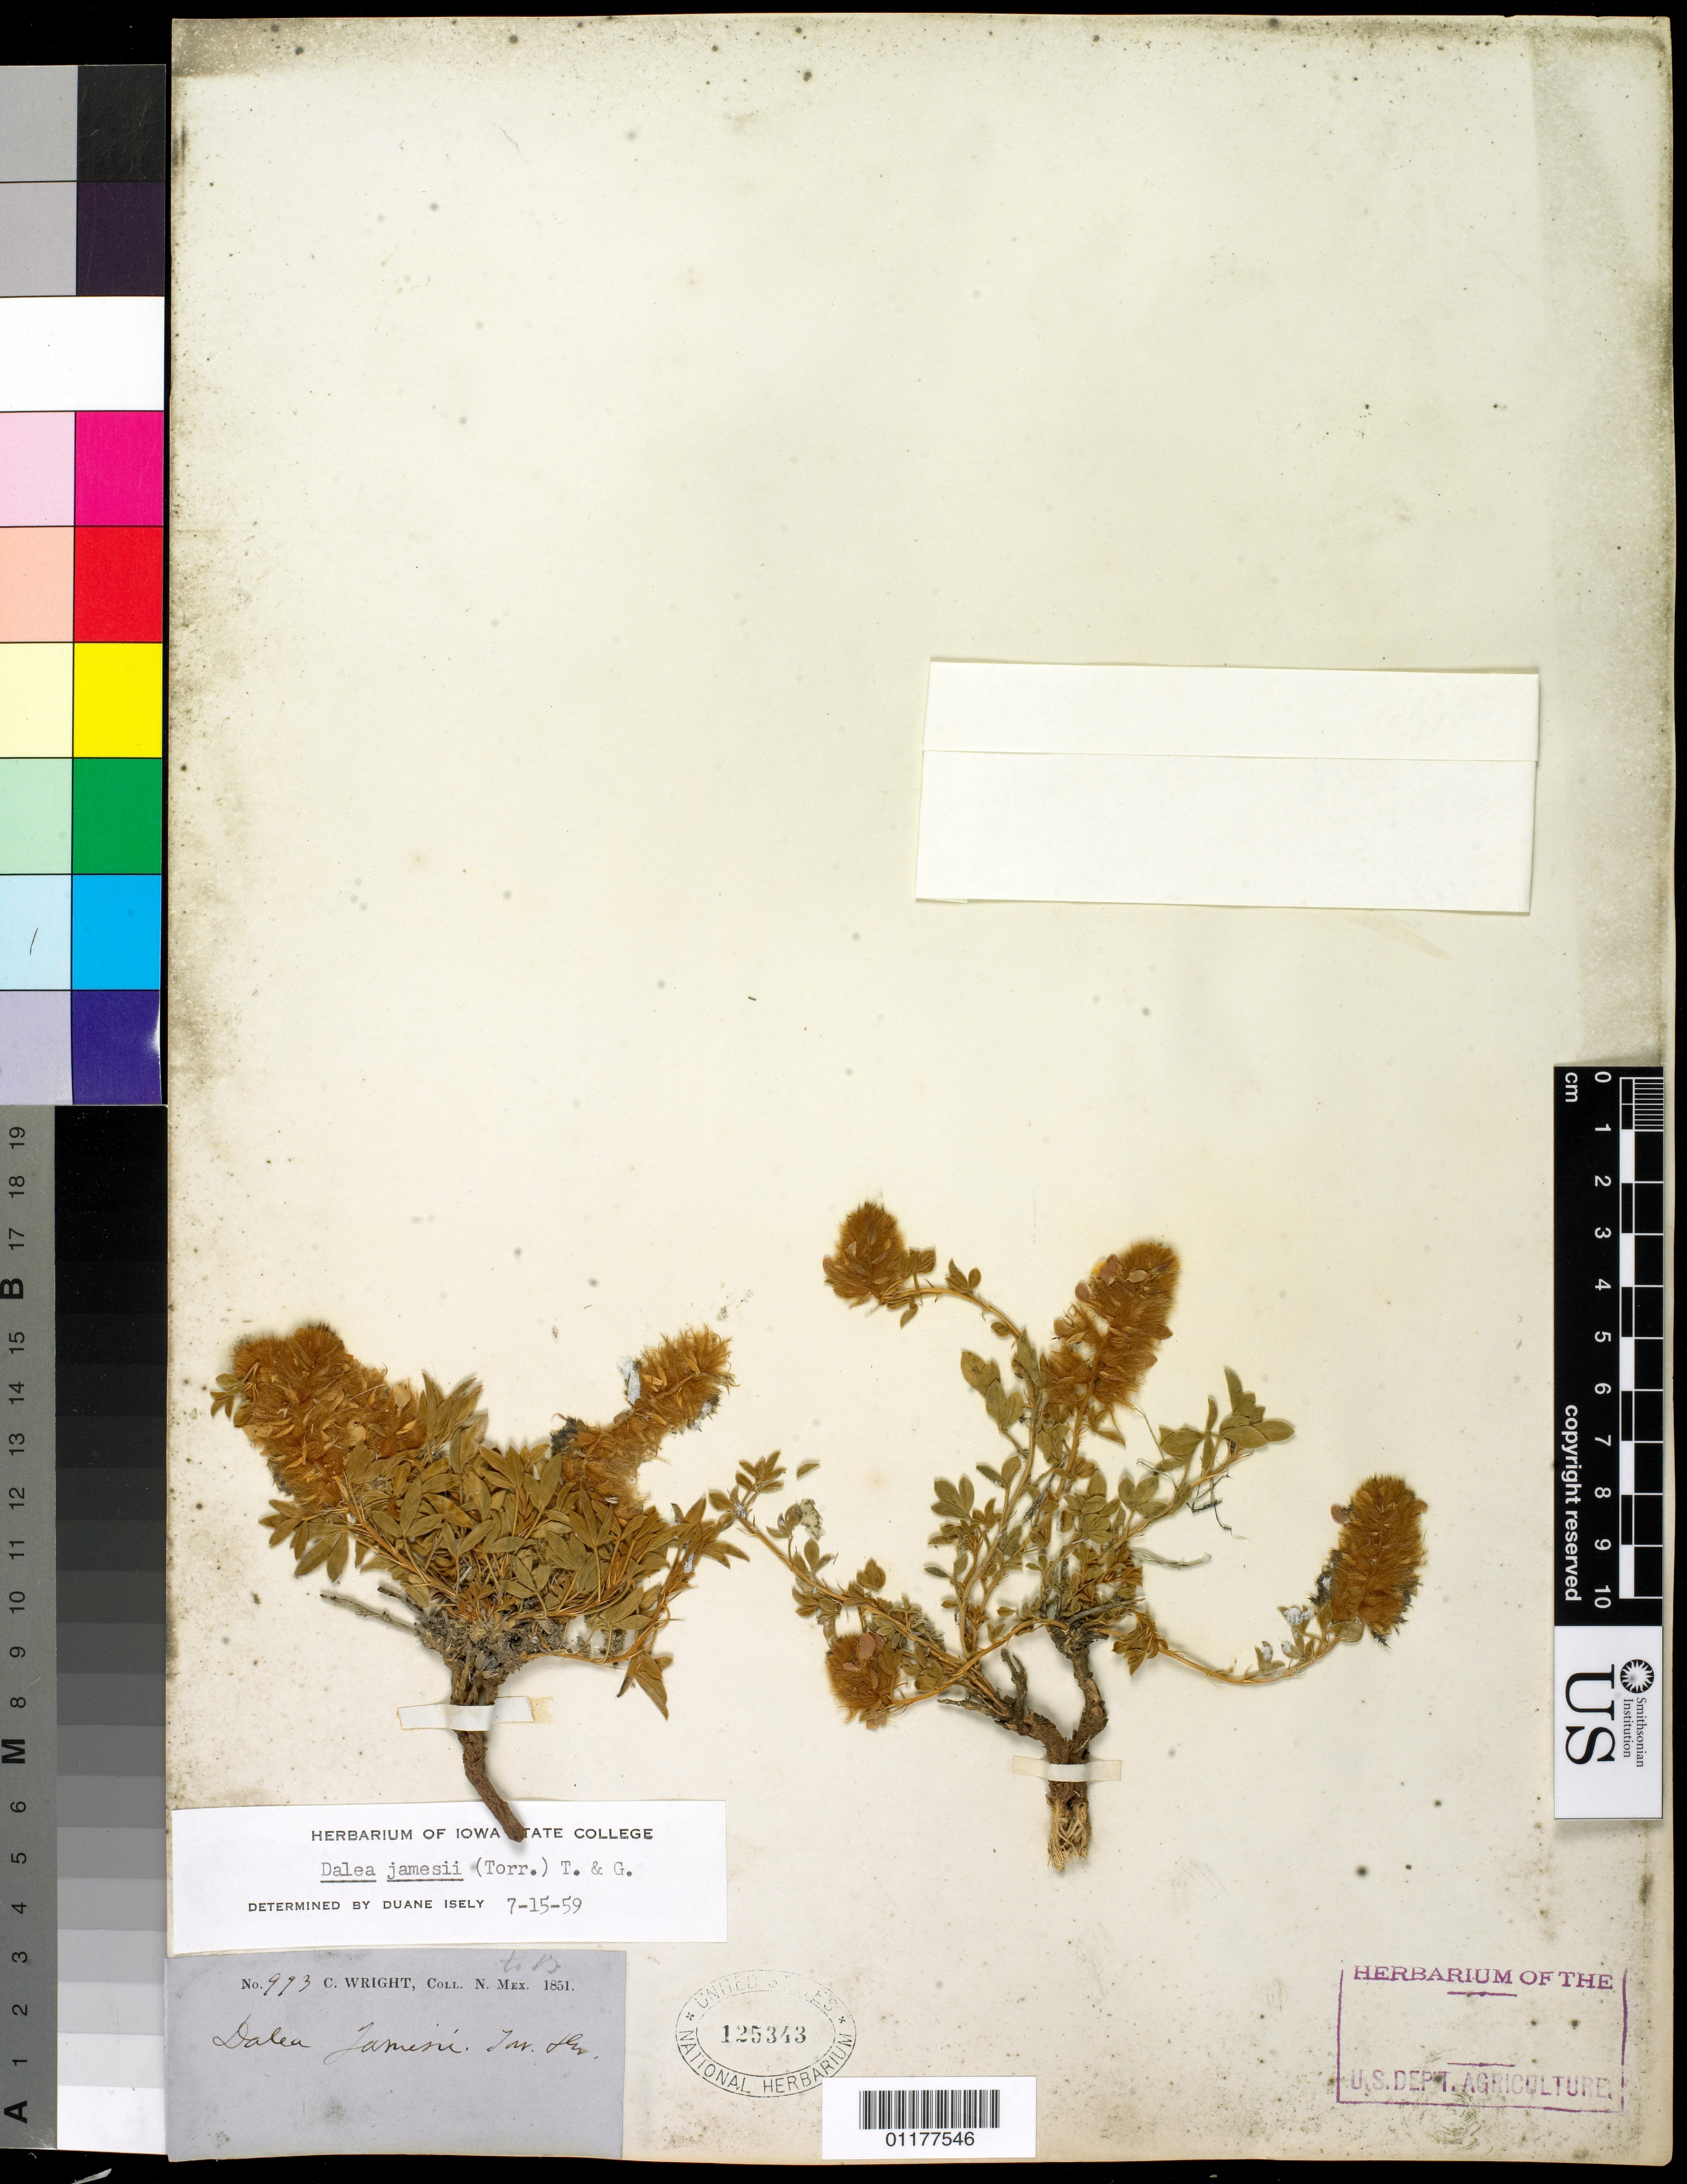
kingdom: Plantae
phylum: Tracheophyta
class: Magnoliopsida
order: Fabales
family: Fabaceae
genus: Dalea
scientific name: Dalea jamesii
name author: (Torr.) Torr. & A. Gray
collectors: C. Wright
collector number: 993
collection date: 1851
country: United States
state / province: New Mexico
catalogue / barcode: US 125343